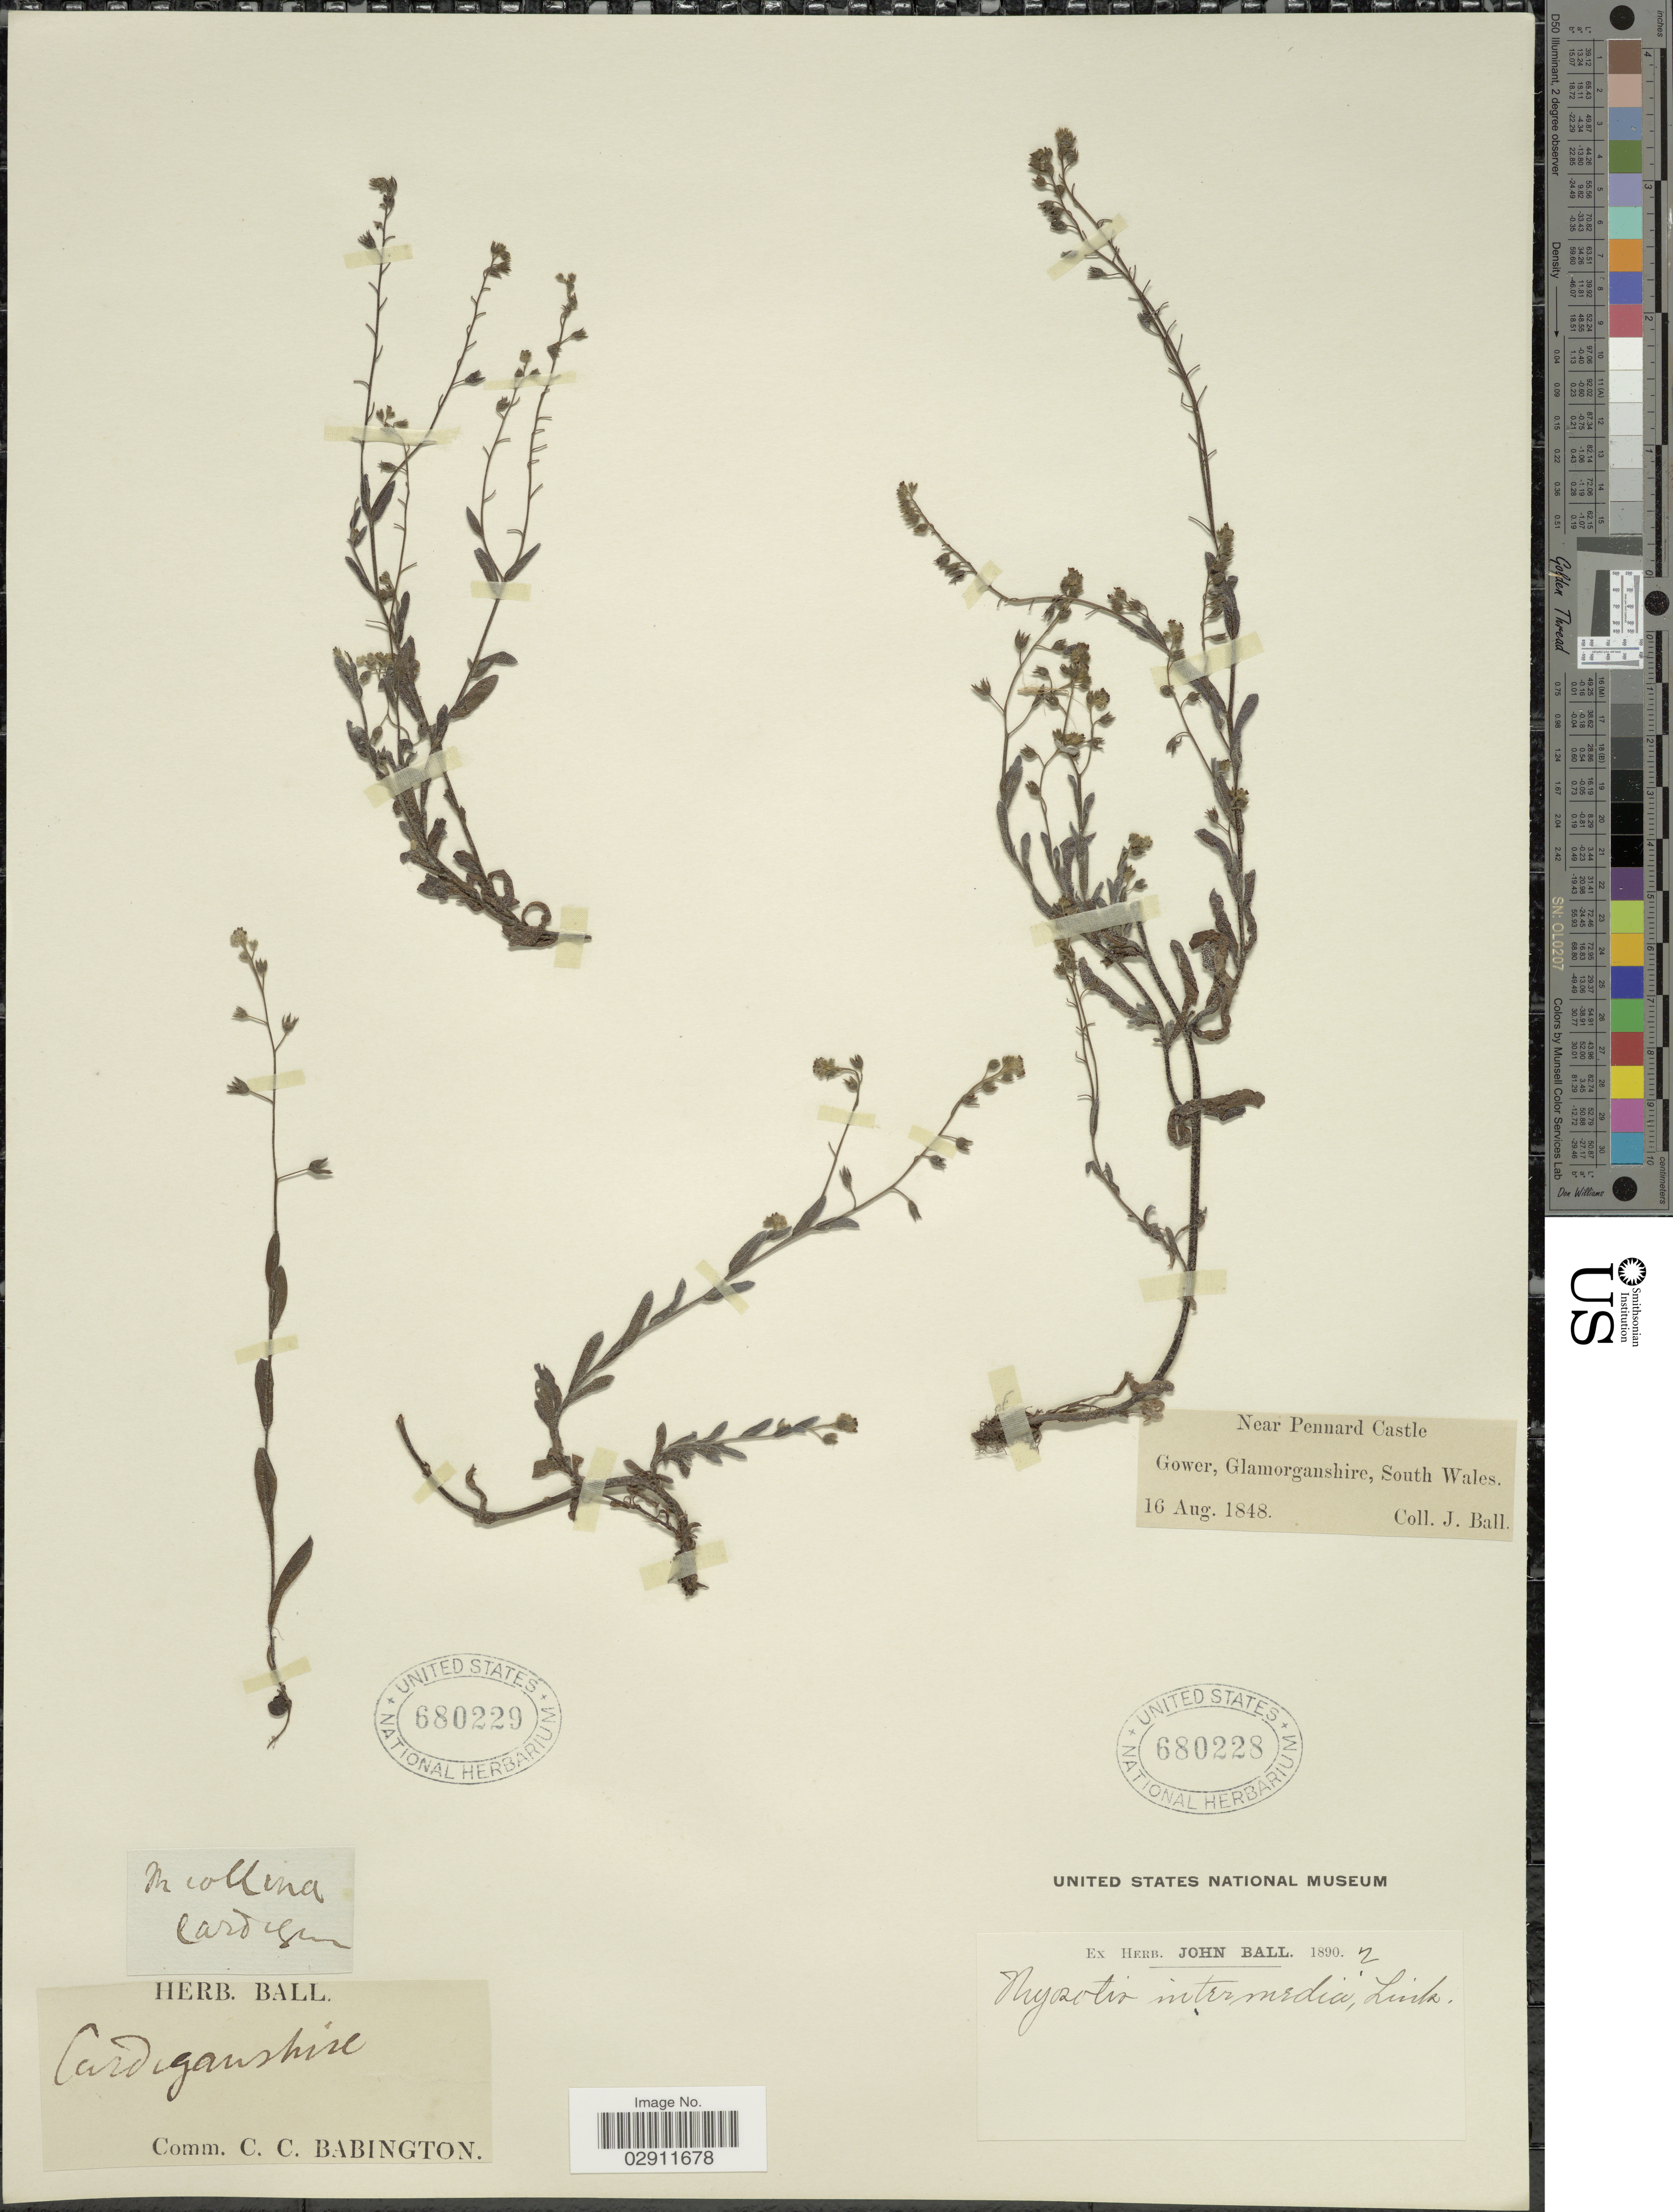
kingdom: Plantae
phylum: Tracheophyta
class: Magnoliopsida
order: Boraginales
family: Boraginaceae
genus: Myosotis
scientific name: Myosotis intermedia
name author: Link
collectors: J. Ball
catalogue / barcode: US 680229